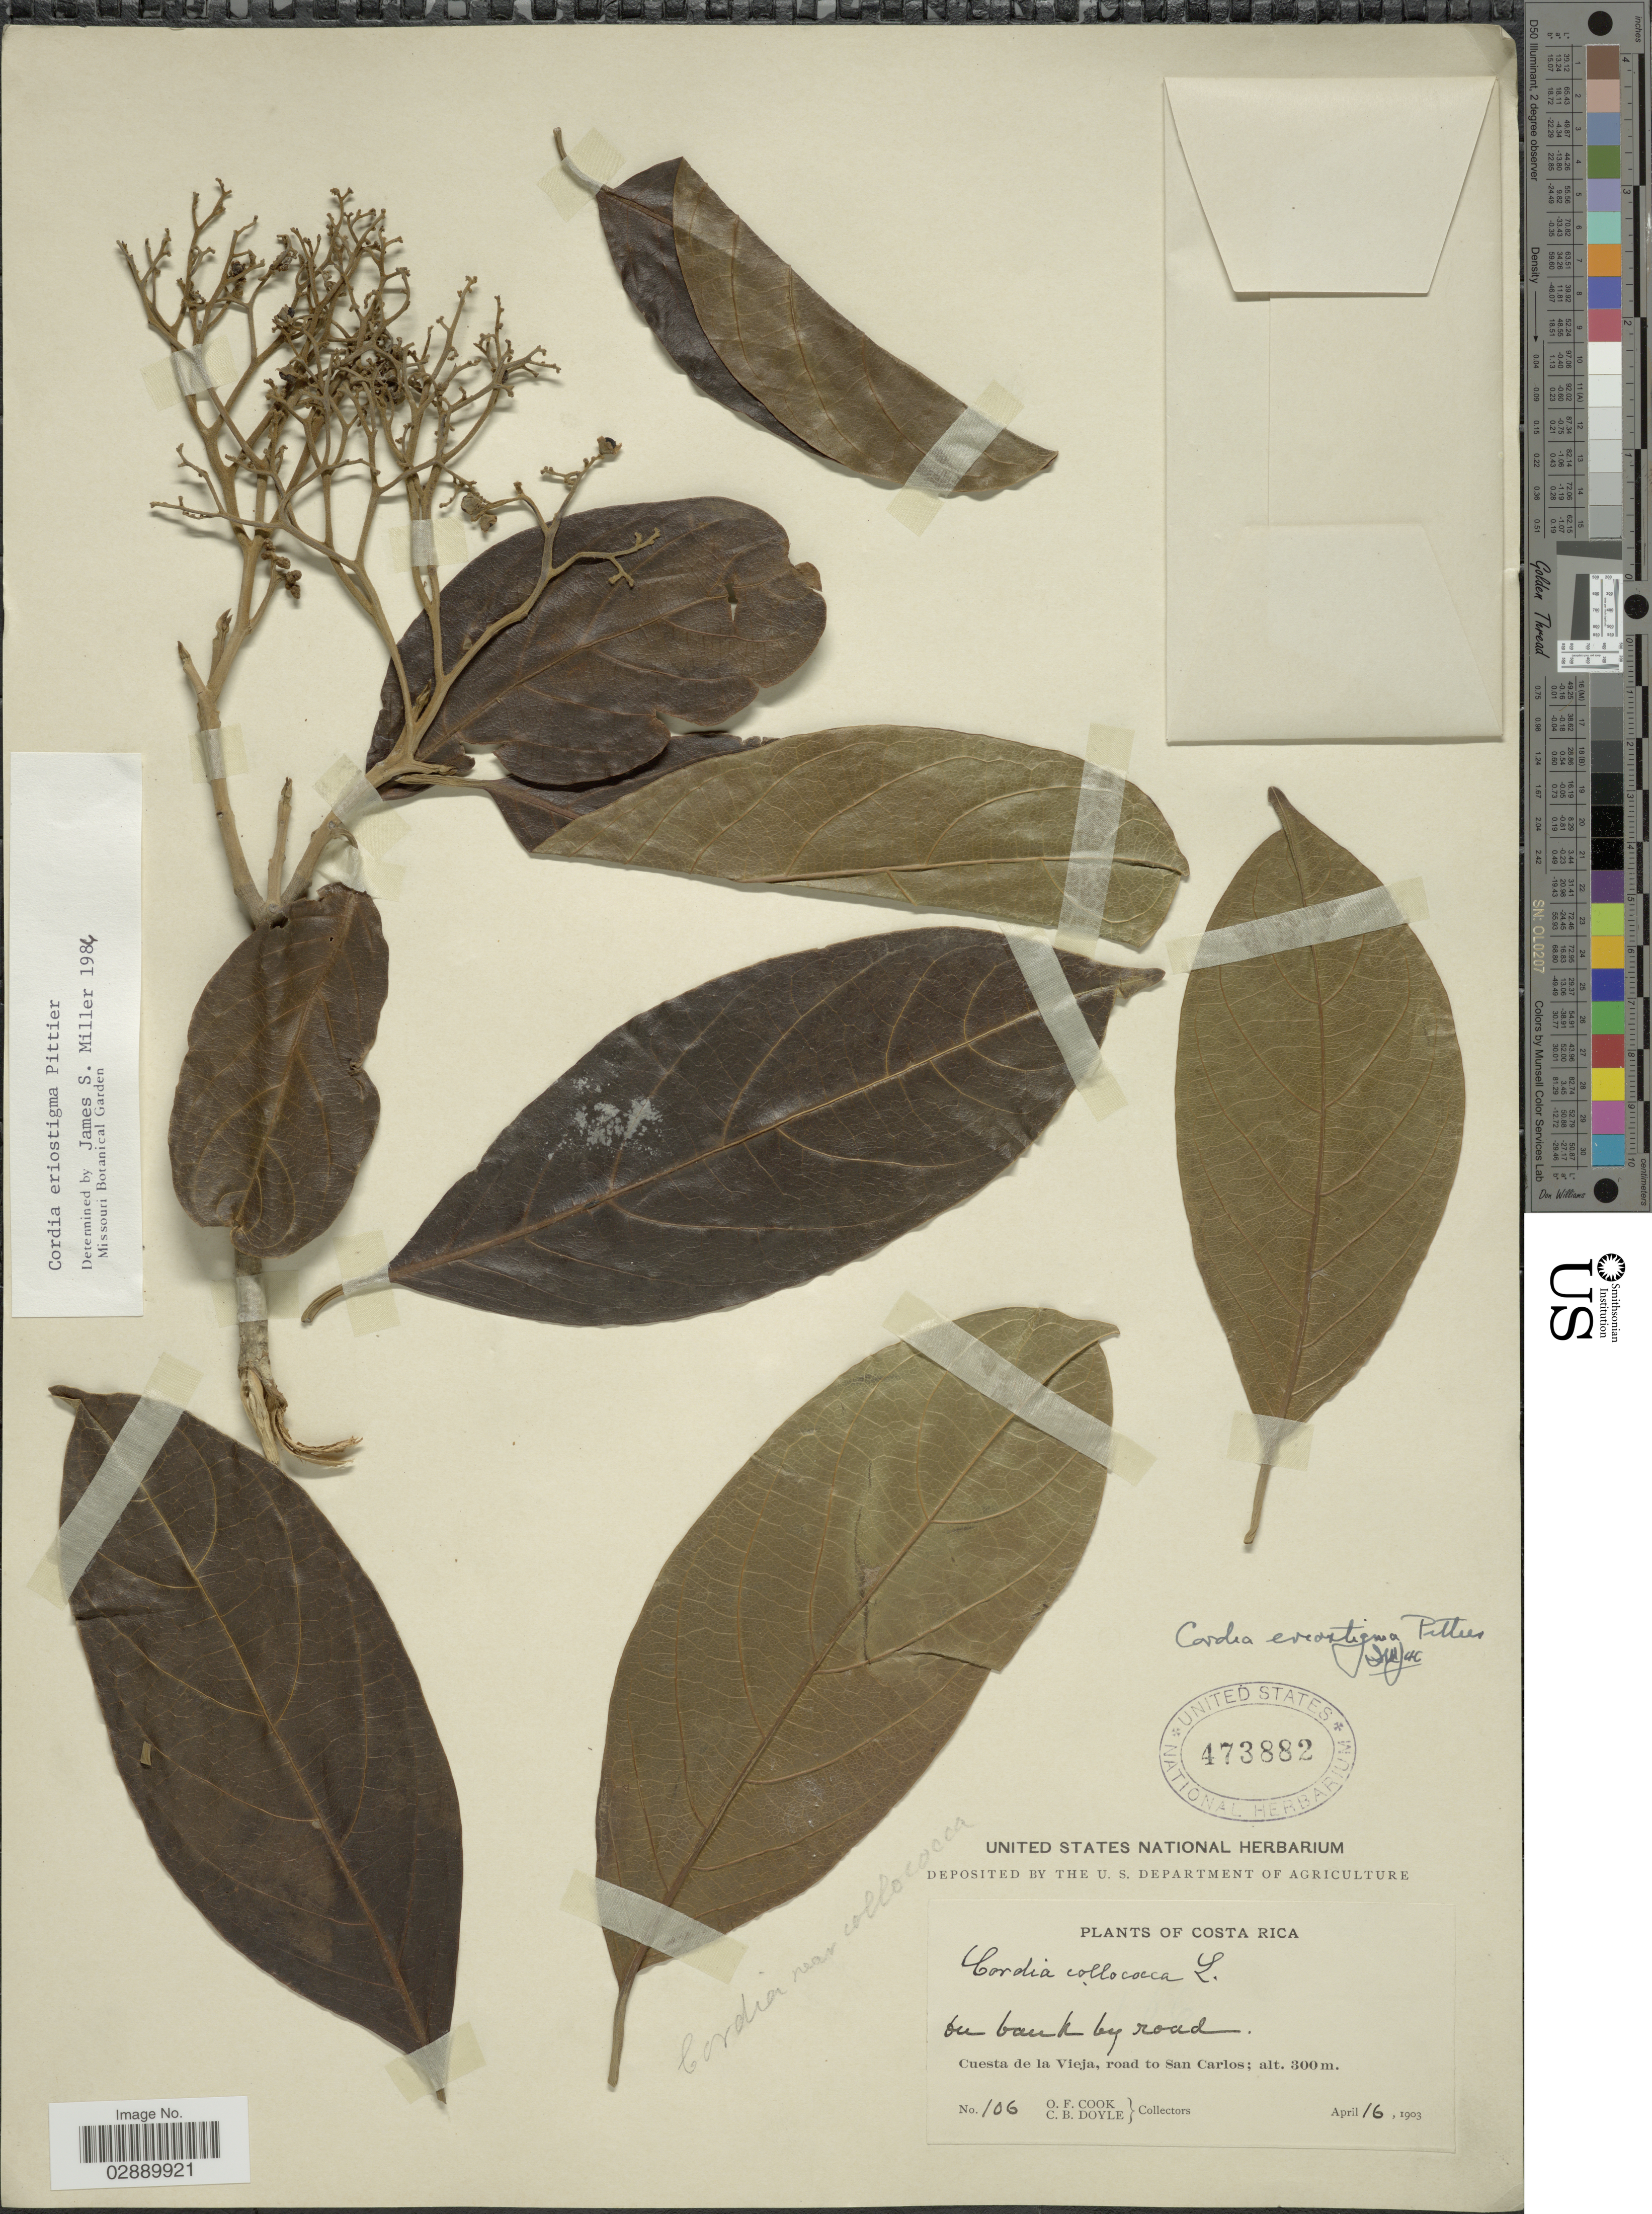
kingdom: Plantae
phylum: Tracheophyta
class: Magnoliopsida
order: Boraginales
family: Cordiaceae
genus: Cordia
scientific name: Cordia eriostigma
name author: Pittier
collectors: O. F. Cook & C. Doyle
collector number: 106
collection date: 1903-04-16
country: Costa Rica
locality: Cuesta de la Vieja, road to San Carlos.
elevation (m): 300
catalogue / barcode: US 473882